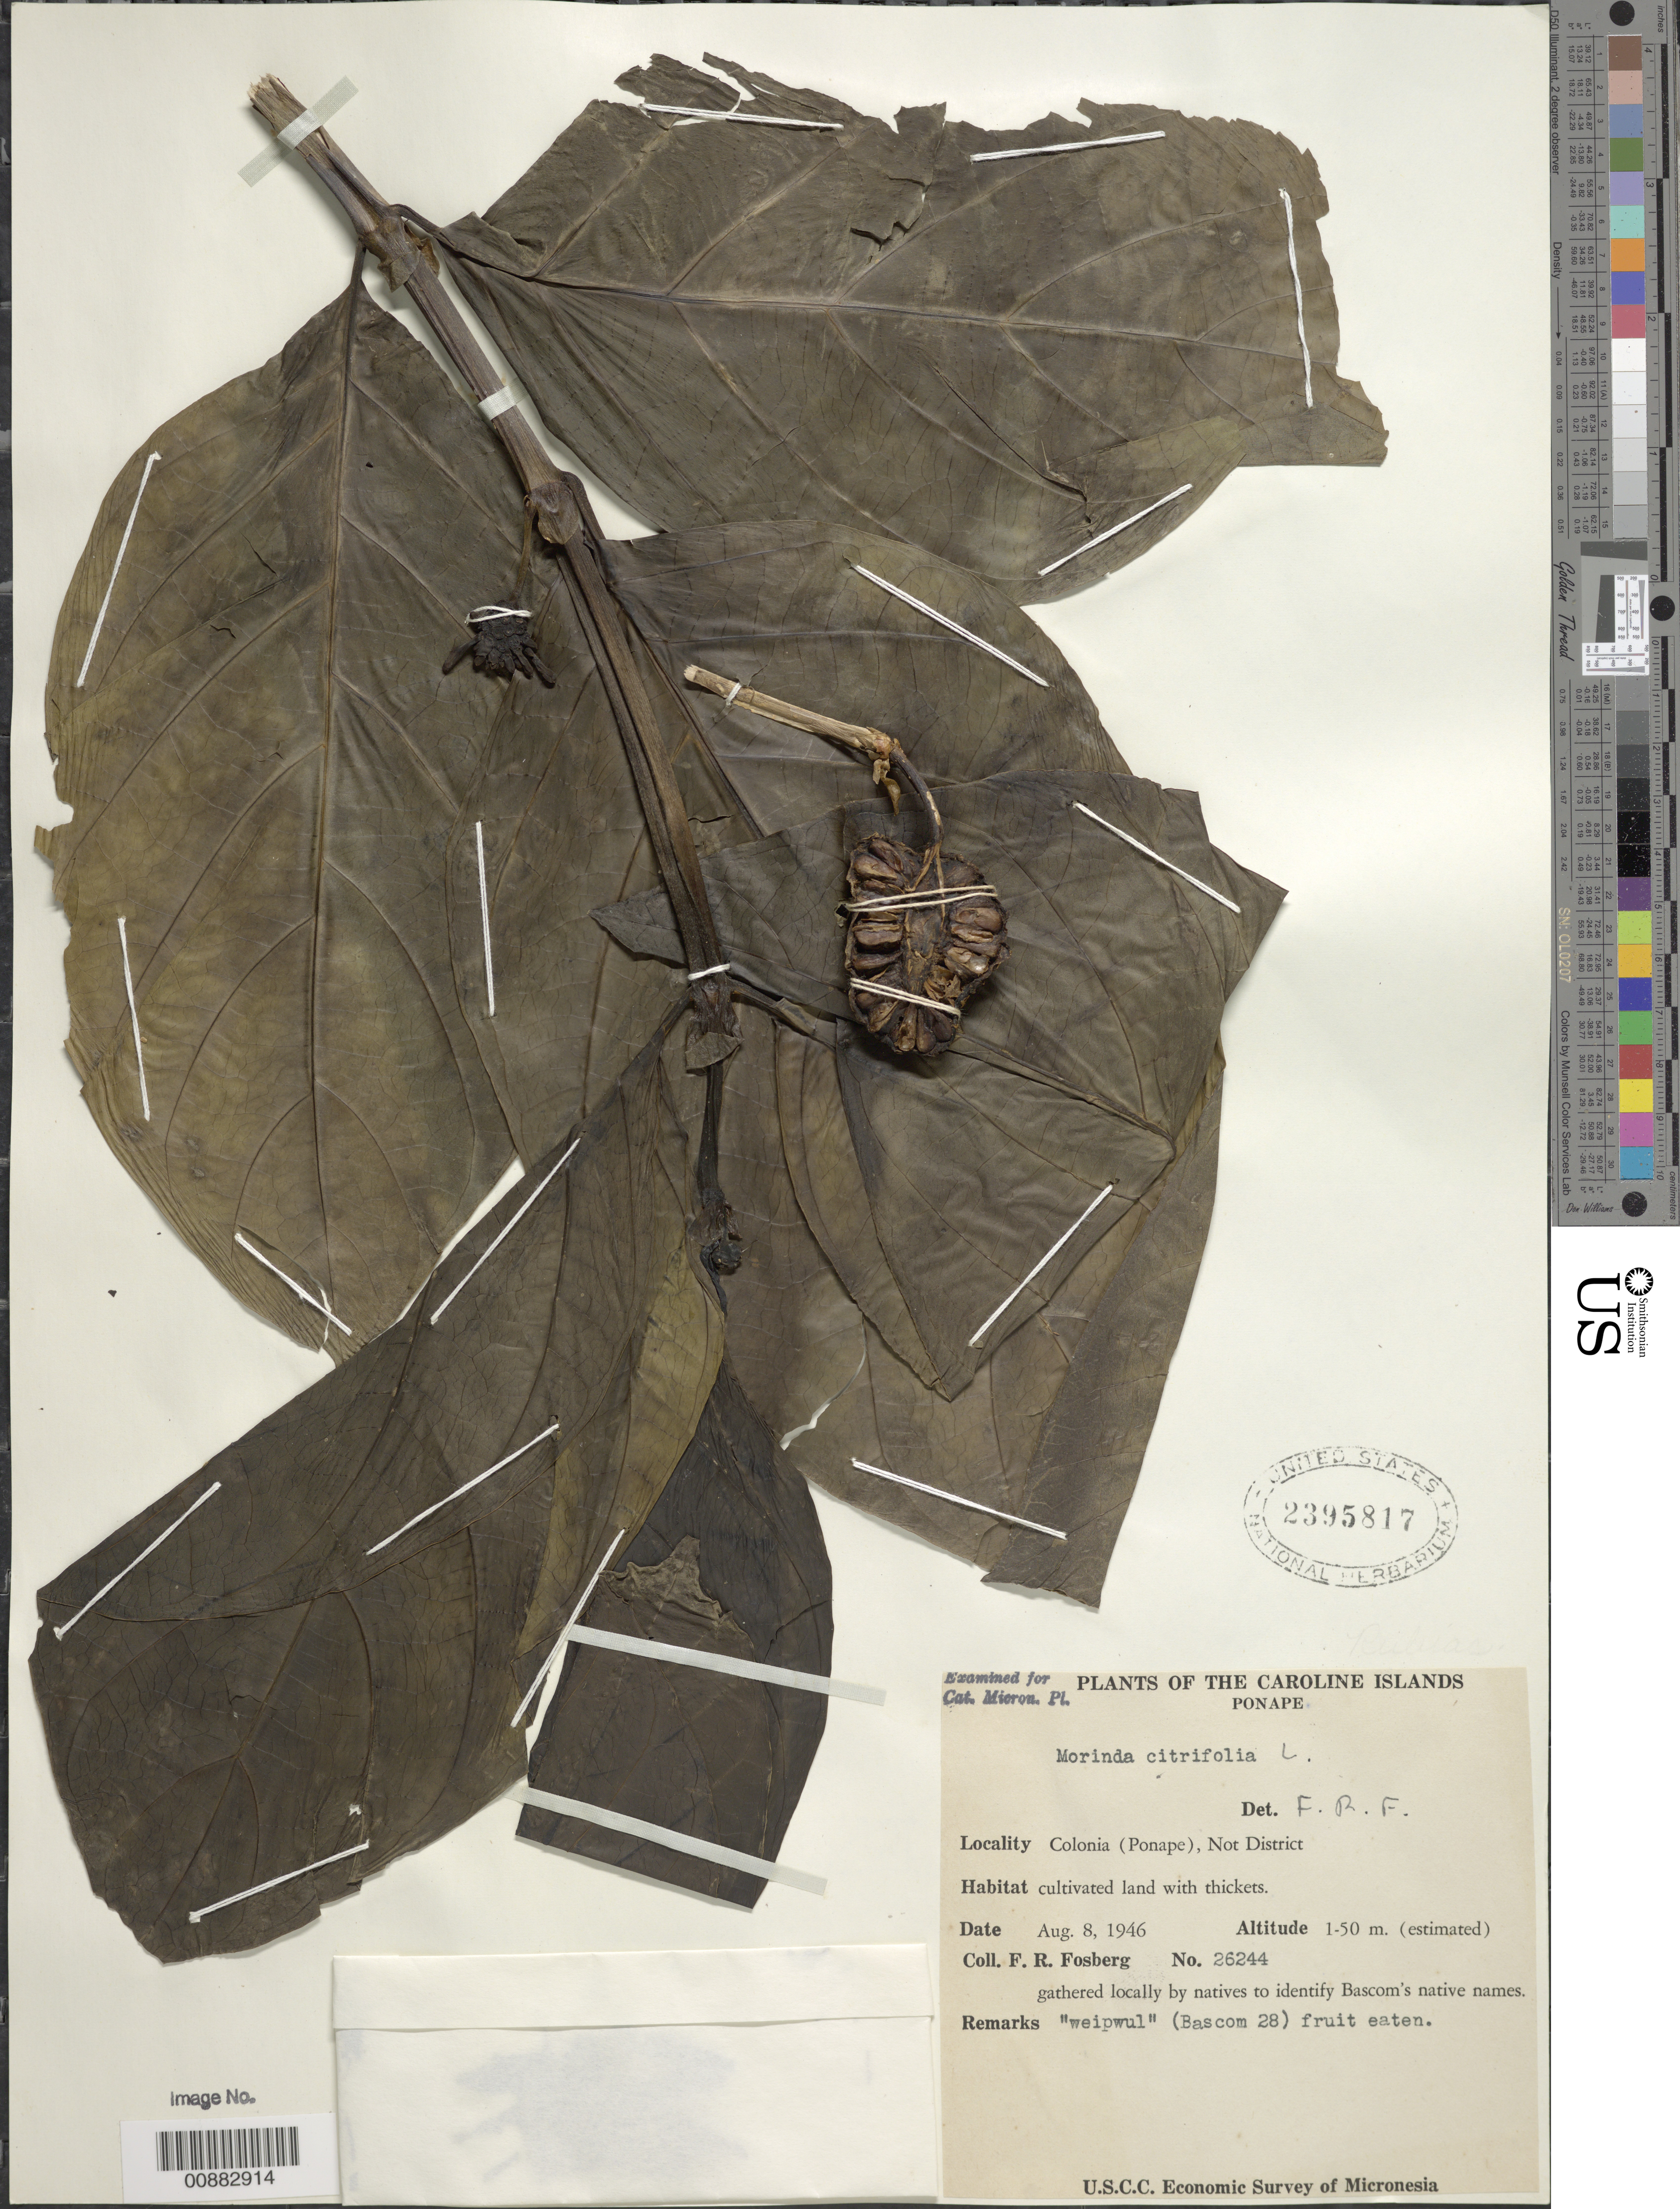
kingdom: Plantae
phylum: Tracheophyta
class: Magnoliopsida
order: Gentianales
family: Rubiaceae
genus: Morinda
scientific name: Morinda citrifolia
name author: L.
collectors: F. R. Fosberg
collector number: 26244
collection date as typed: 08 Aug 1946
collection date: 1946-08-08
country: Micronesia, Federated States of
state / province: Pohnpei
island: Pohnpei [Ponape]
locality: Colonia (Ponape), not district.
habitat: cultivated land with thickets.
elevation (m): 1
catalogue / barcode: US 2395817